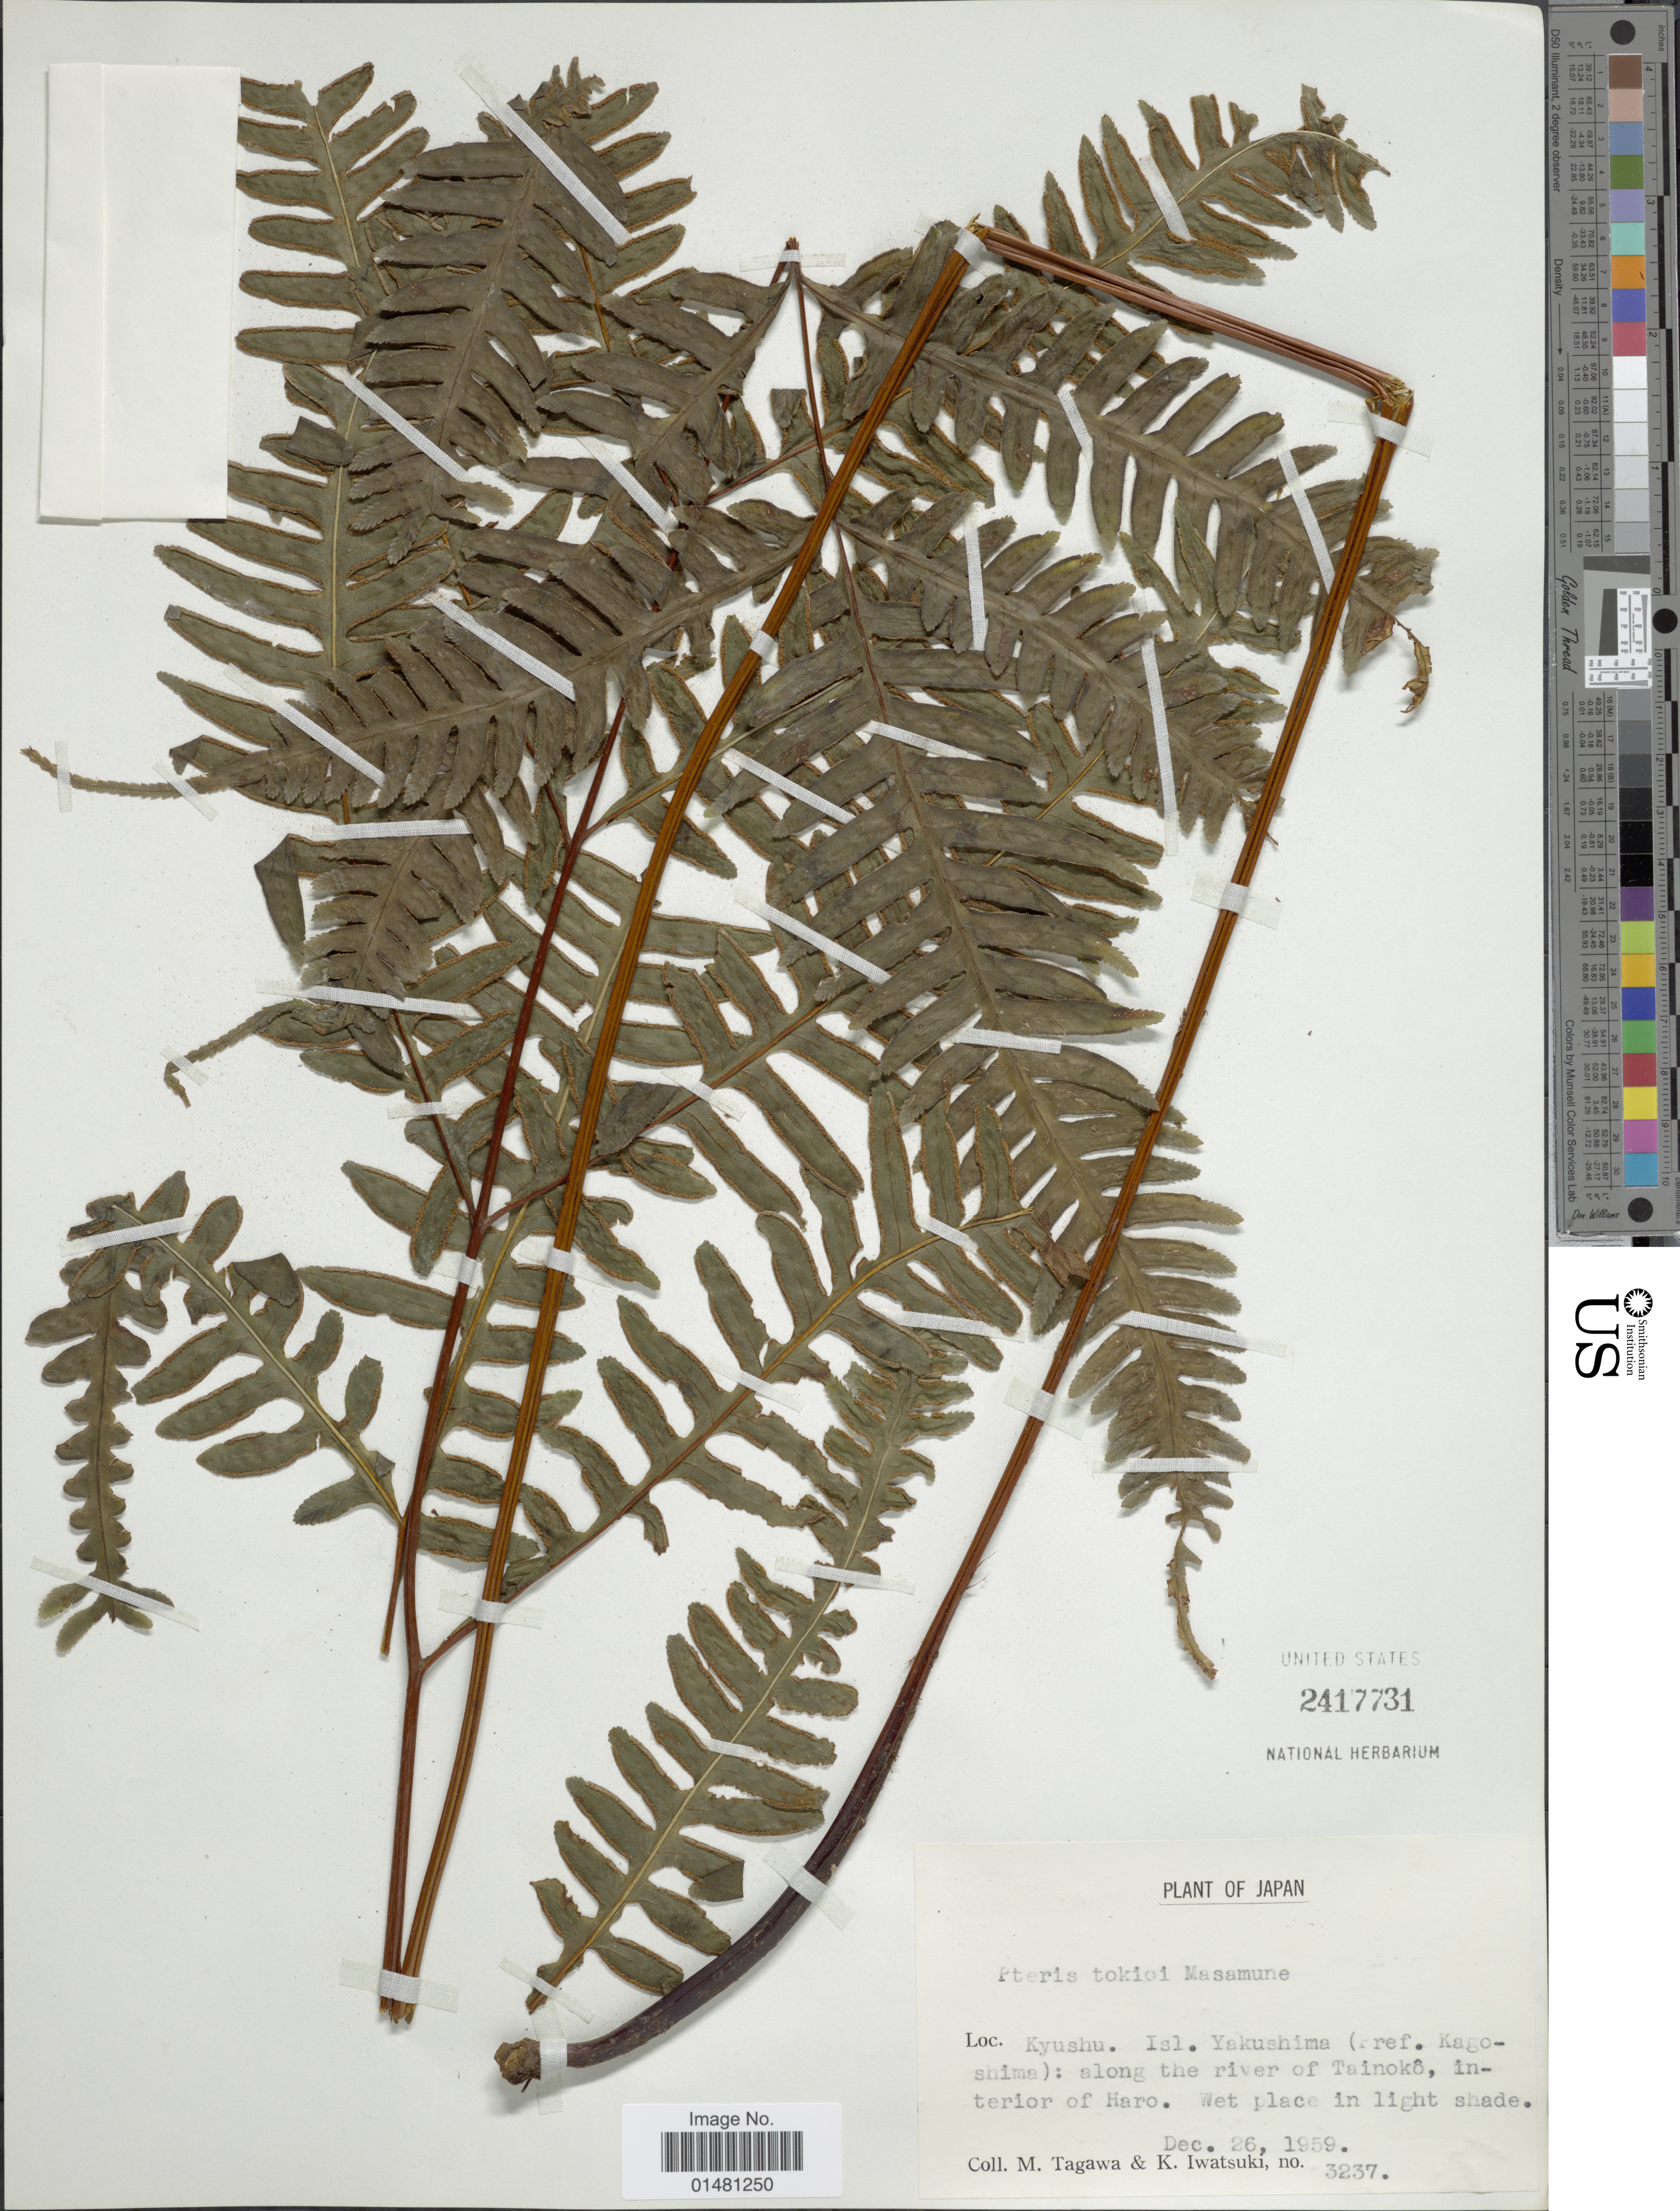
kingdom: Plantae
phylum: Tracheophyta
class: Polypodiopsida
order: Polypodiales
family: Pteridaceae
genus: Pteris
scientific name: Pteris tokioi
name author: Masam.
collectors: M. Tagawa & K. Iwatsuki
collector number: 3237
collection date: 1959-12-26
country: Japan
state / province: Kagosima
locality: Kyushu Isl Yakushima (Pref. Kagoshima): along the river of Tainokô, interior of Haro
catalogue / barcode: US 2417731